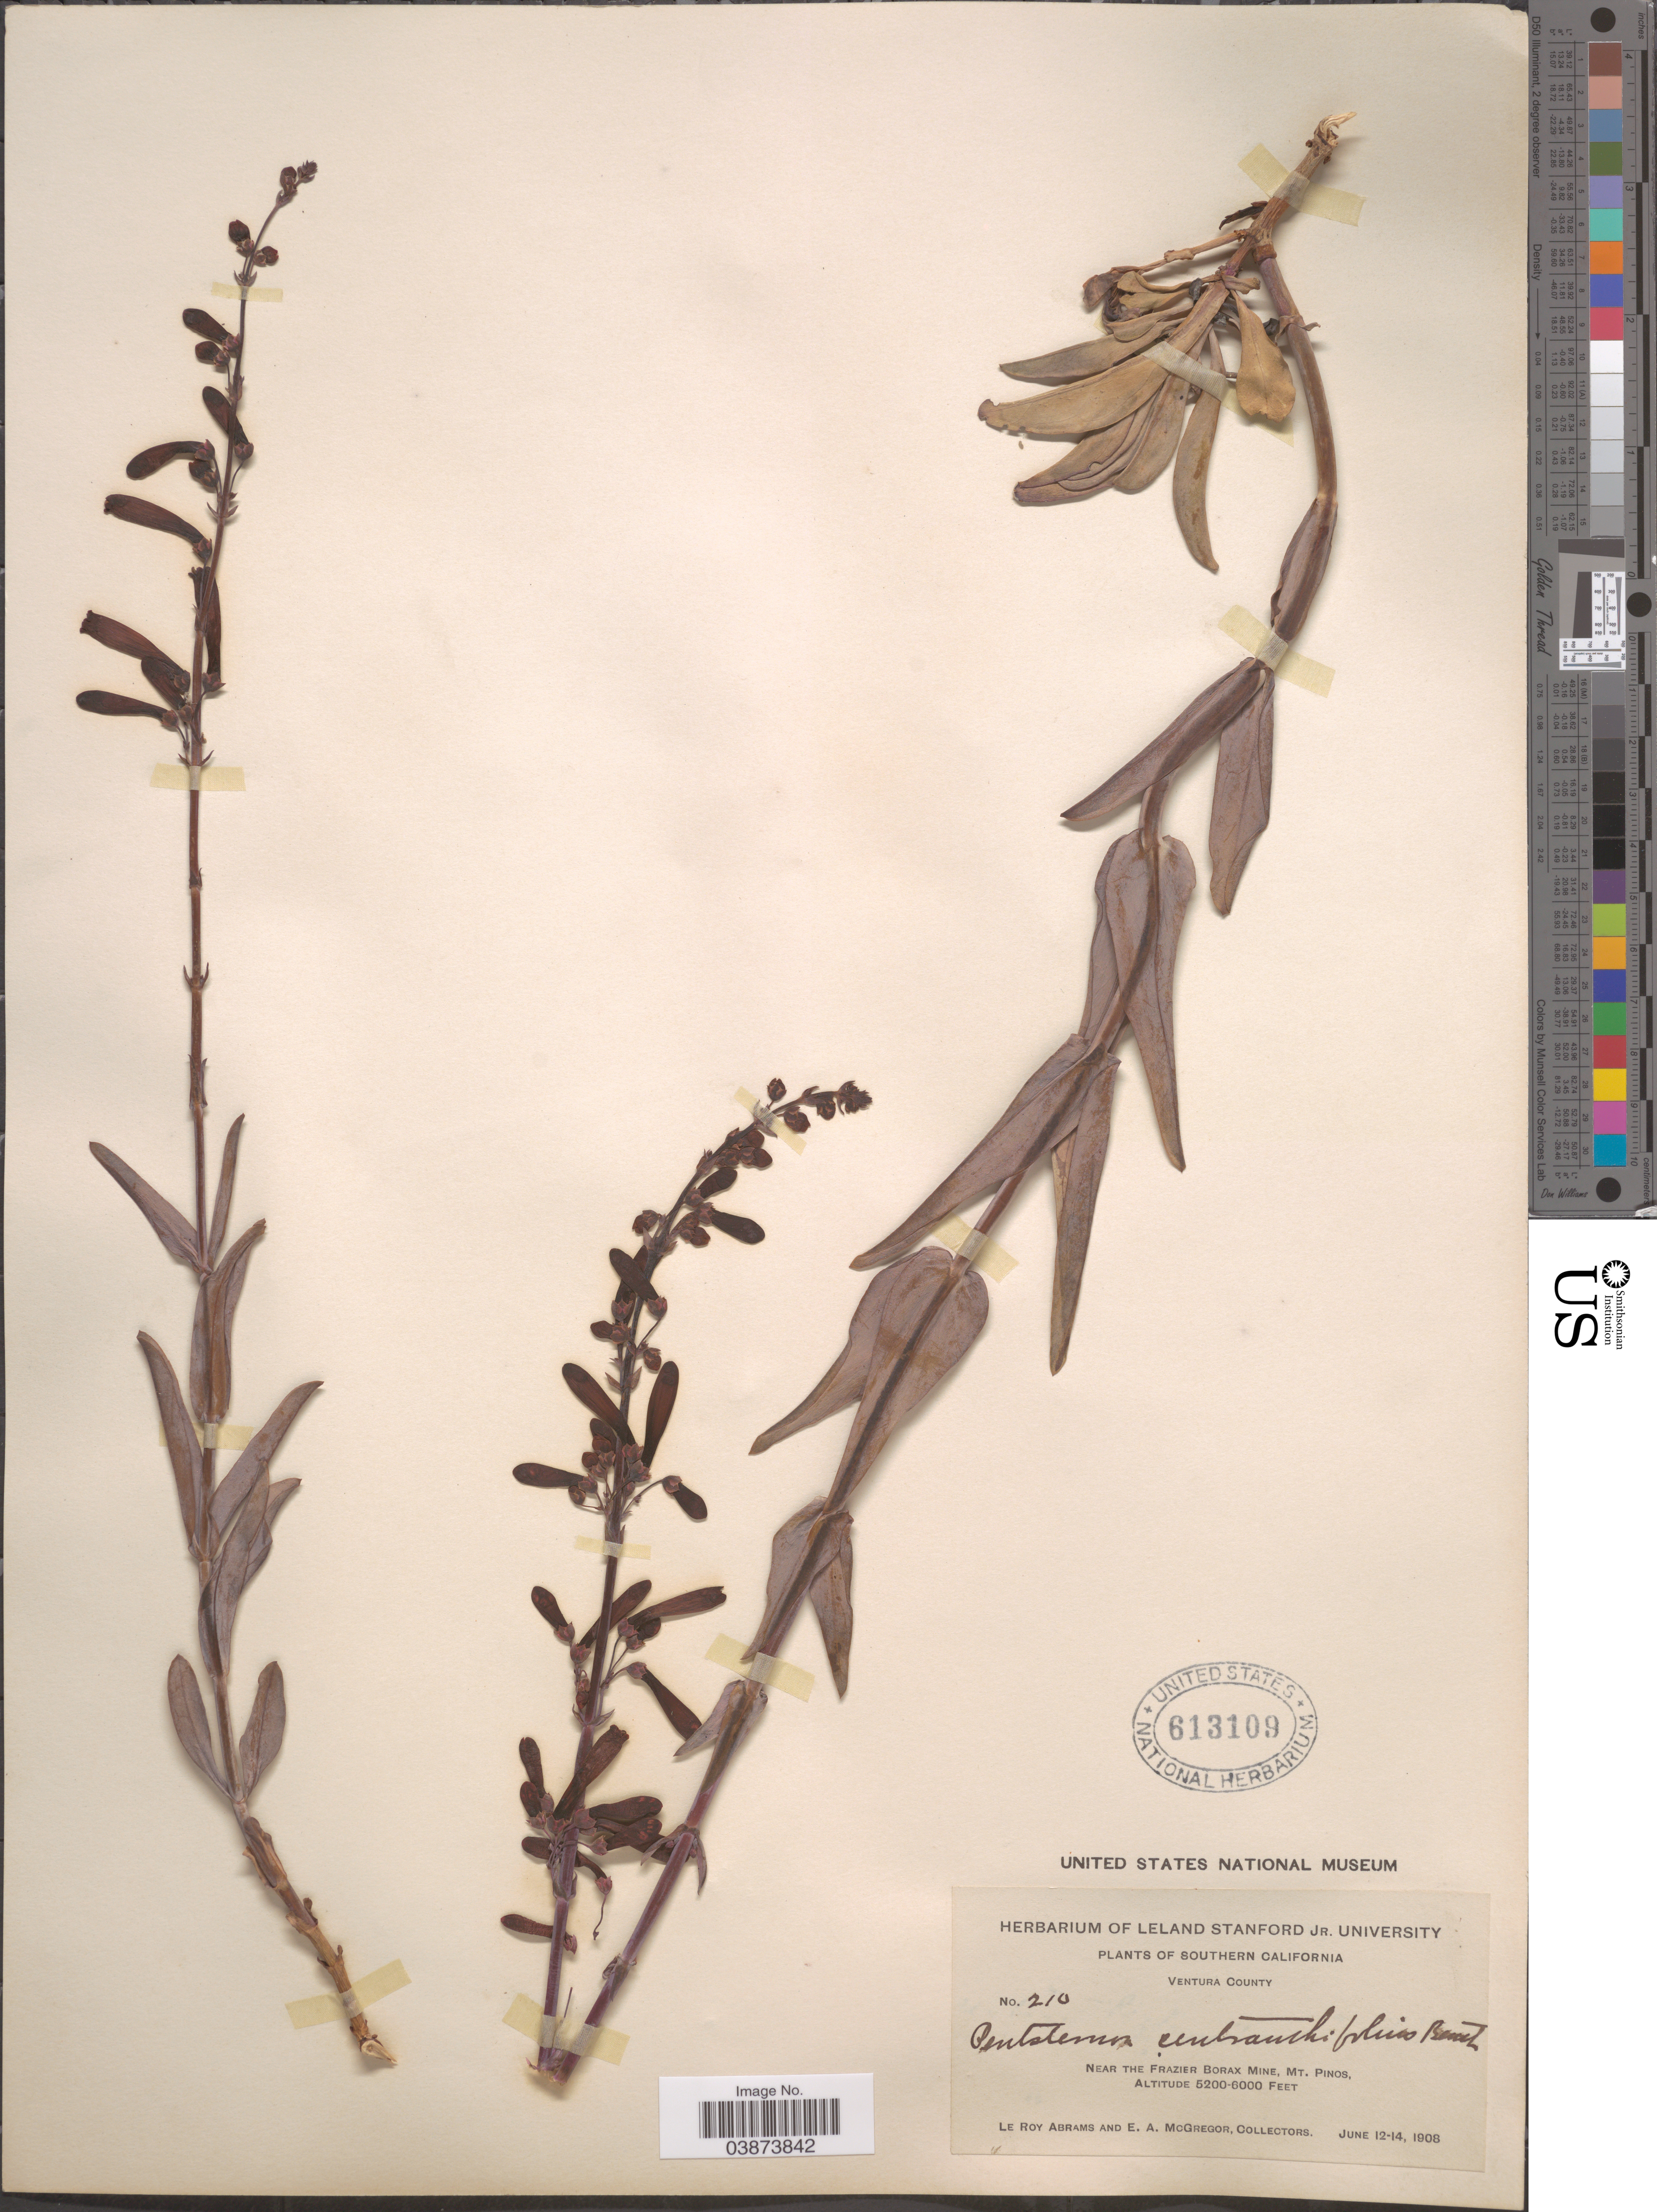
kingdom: Plantae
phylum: Tracheophyta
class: Magnoliopsida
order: Lamiales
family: Plantaginaceae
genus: Penstemon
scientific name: Penstemon centranthifolius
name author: Benth.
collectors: L. Abrams & E. A. McGregor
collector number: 210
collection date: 1908-06-12/1908-06-14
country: United States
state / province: California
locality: Southern California. Near the Frazier Borax Mine, Mt. Pinos.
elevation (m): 1585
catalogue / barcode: US 613109